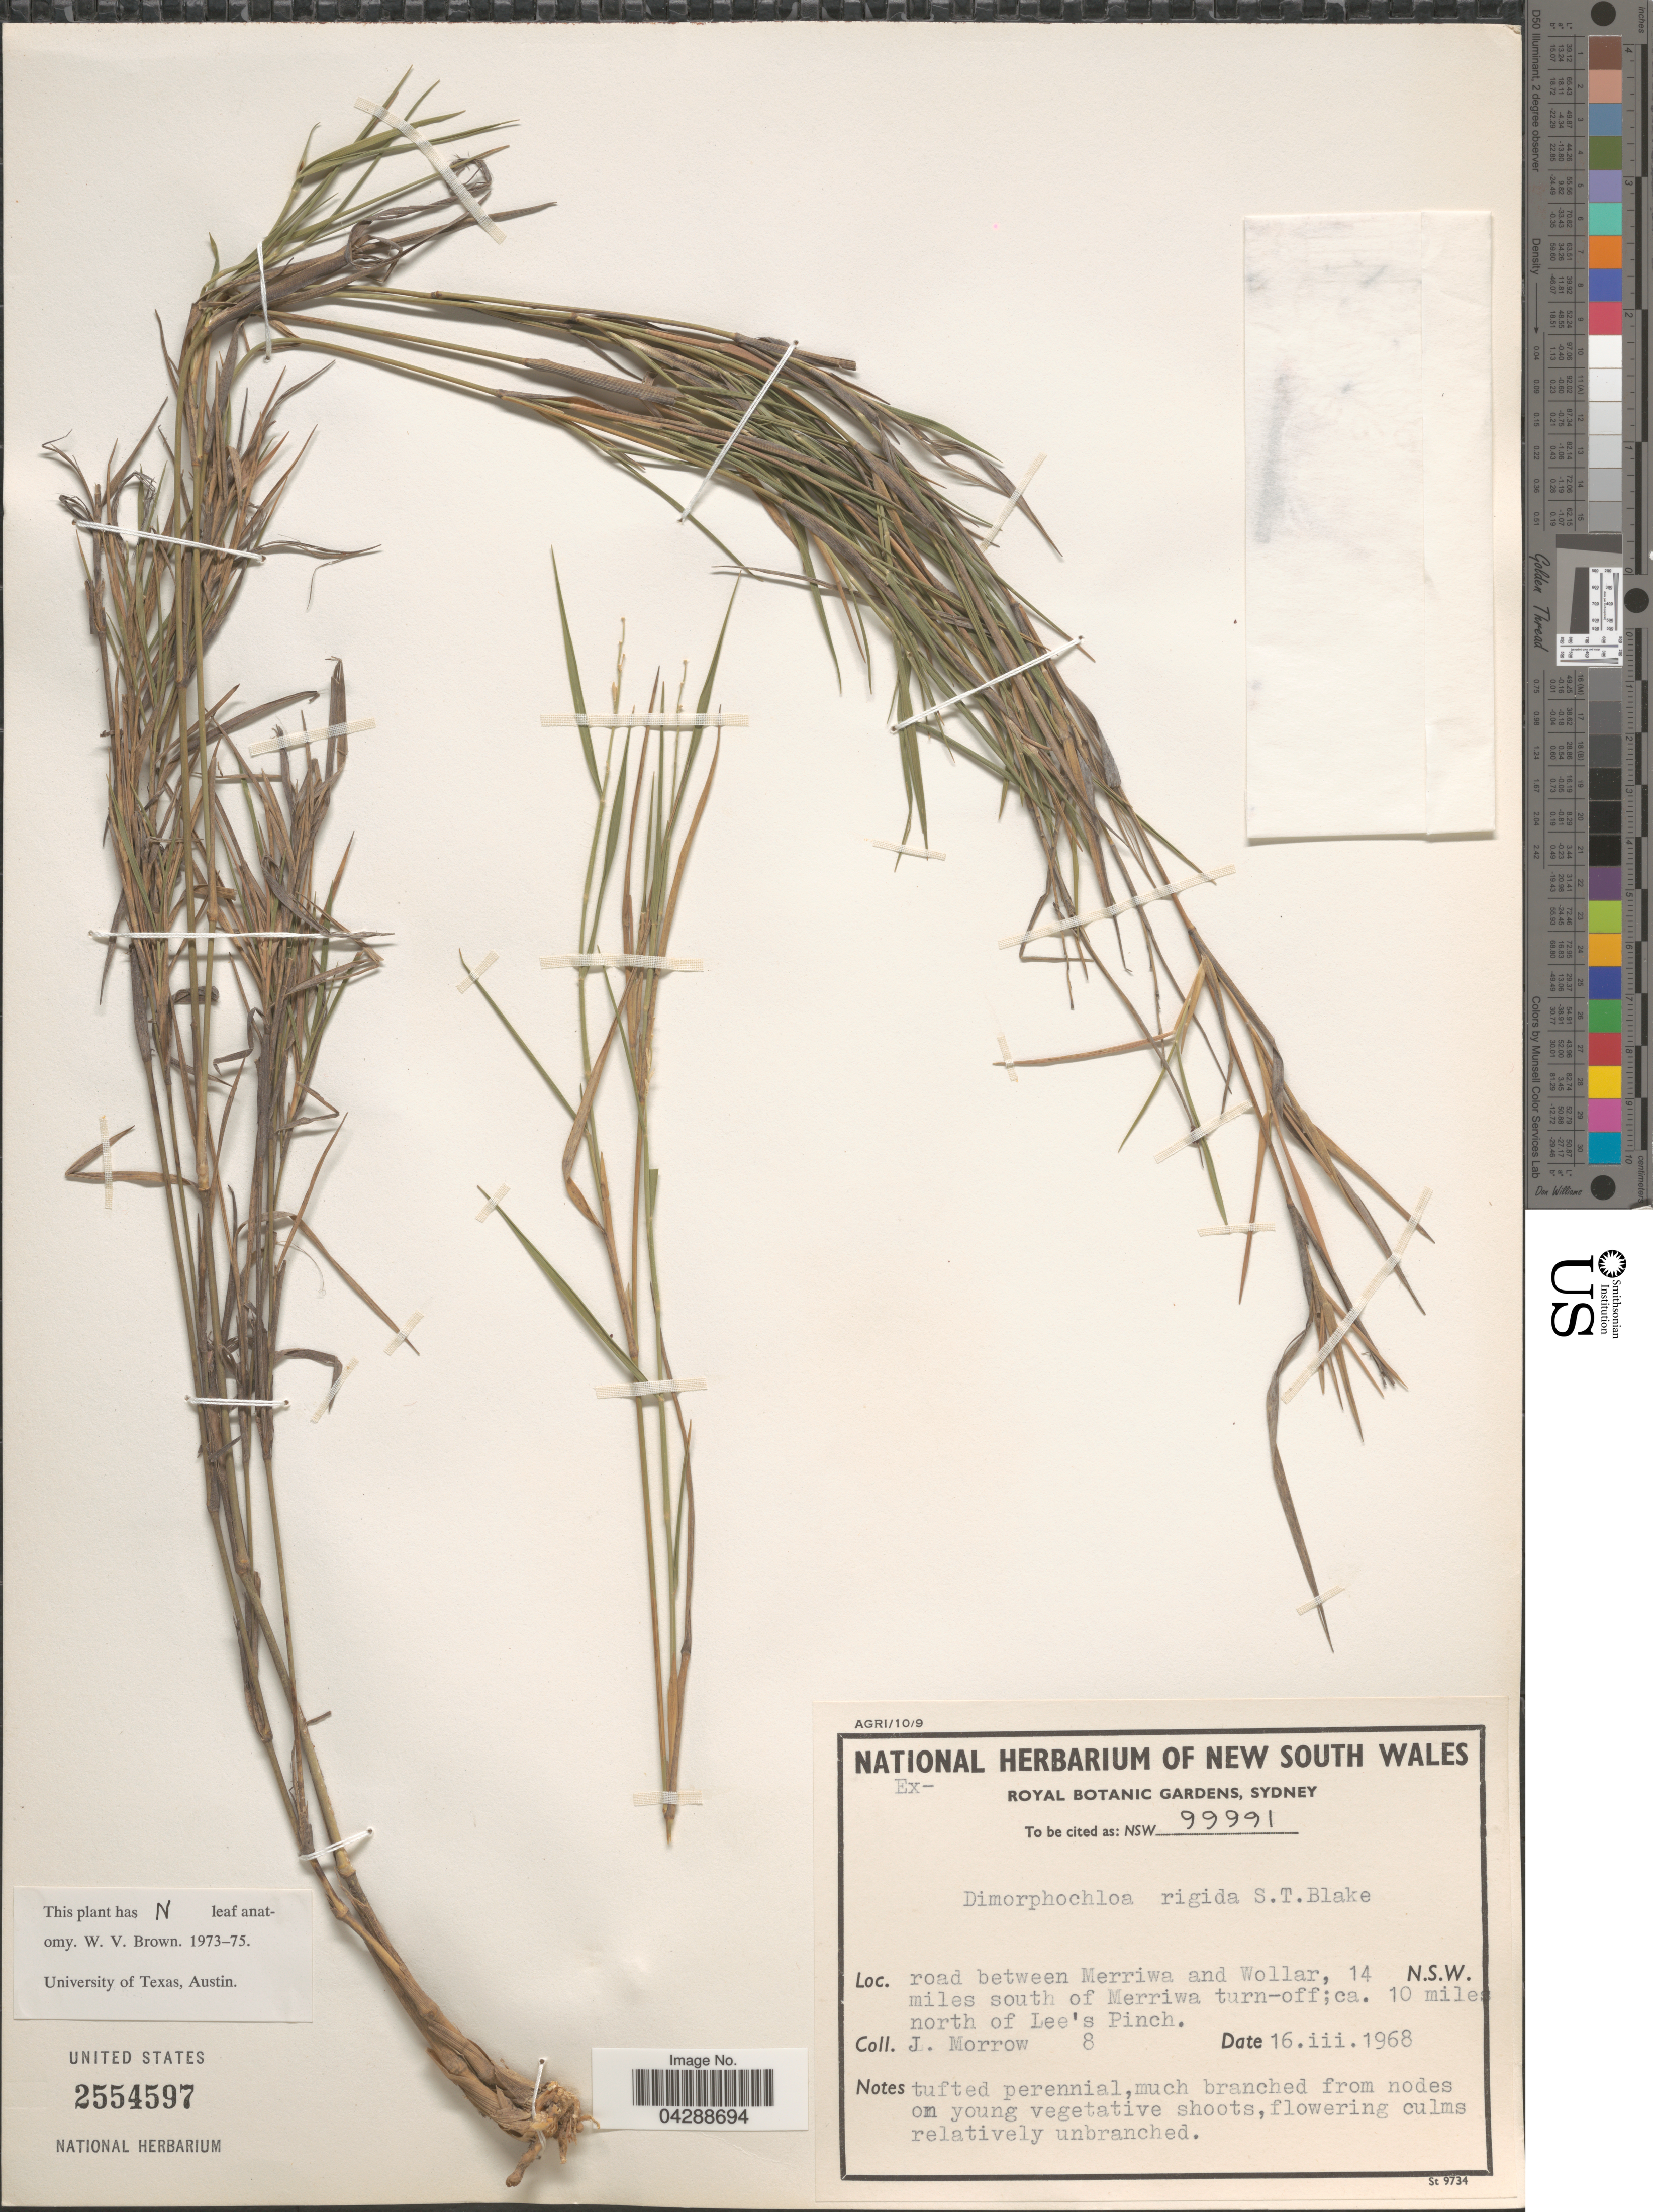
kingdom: Plantae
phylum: Tracheophyta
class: Liliopsida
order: Poales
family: Poaceae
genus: Cleistochloa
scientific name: Cleistochloa rigida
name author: (S.T. Blake) R.D. Webster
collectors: J. Morrow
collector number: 8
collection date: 1968-03-16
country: Australia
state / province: New South Wales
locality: Road between Merriwa and Wollar, 14 miles south of Merriwa turn-off; ca. 10 miles north of Lee's Pinch.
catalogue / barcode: US 2554597